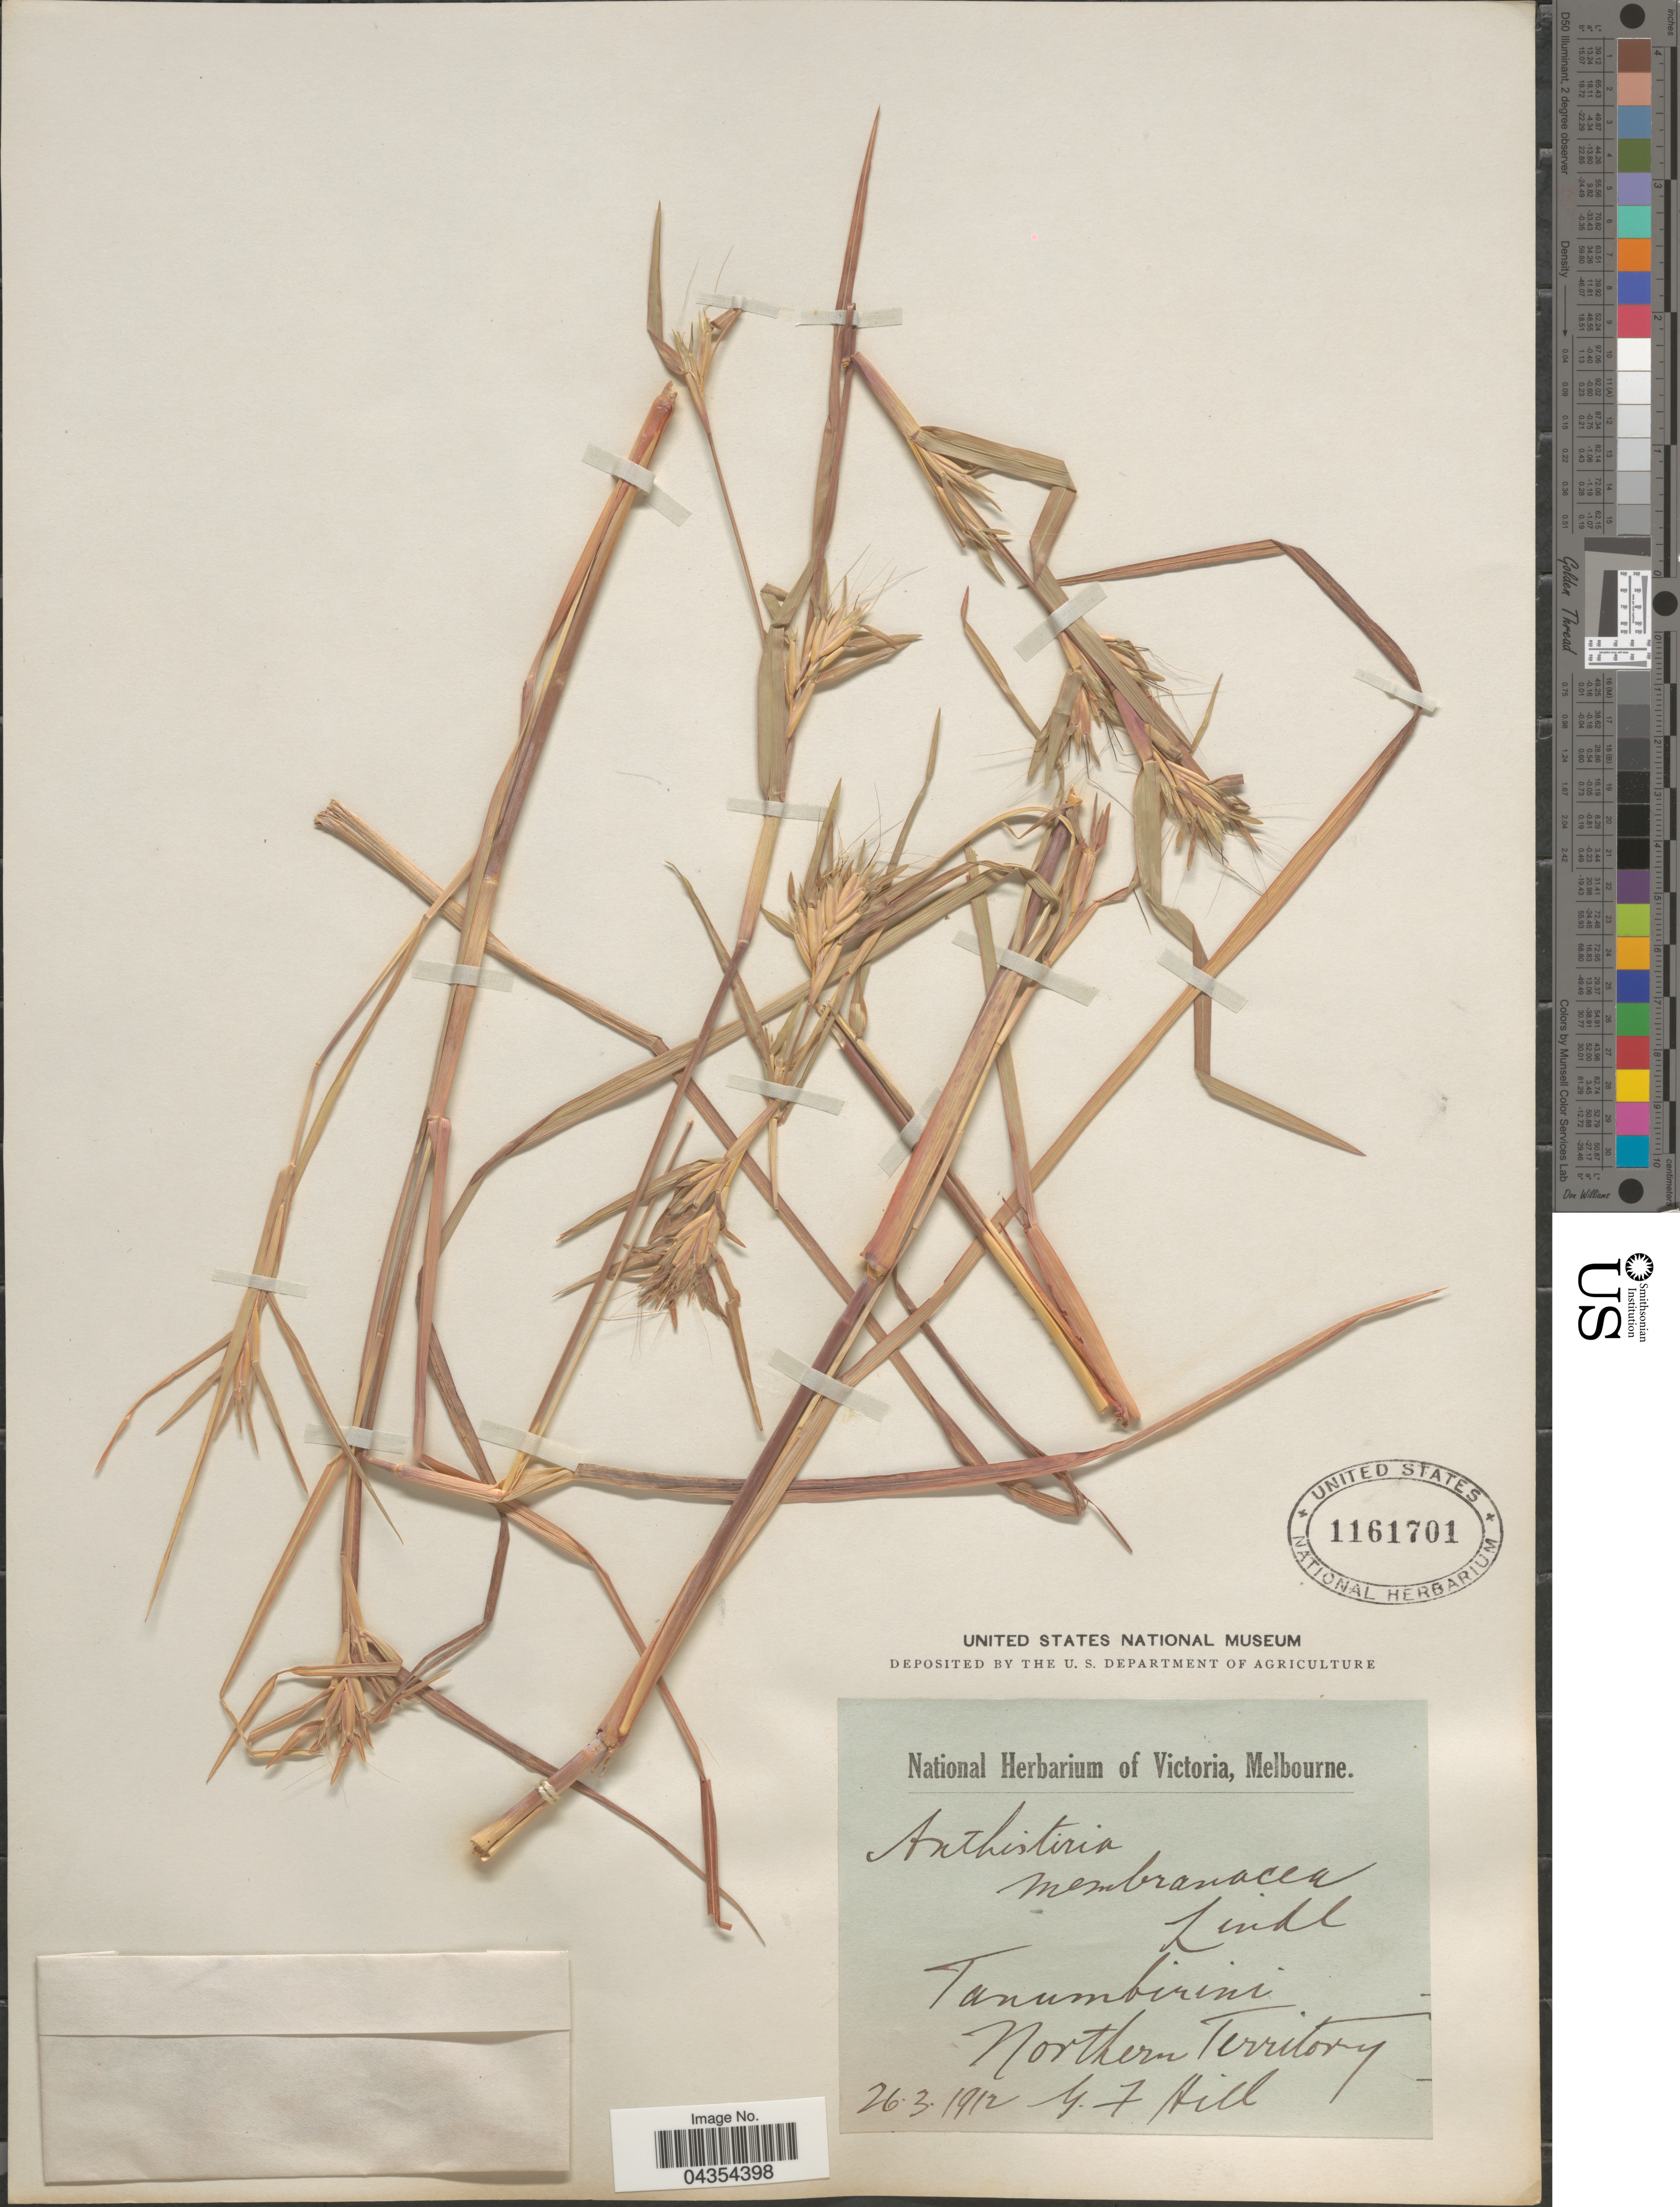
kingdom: Plantae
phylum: Tracheophyta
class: Liliopsida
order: Poales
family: Poaceae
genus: Iseilema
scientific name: Iseilema vaginiflorum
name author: Domin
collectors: G. Hill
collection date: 1912-03-26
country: Australia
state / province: Northern Territory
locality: Tanumbirini.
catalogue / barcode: US 1161701